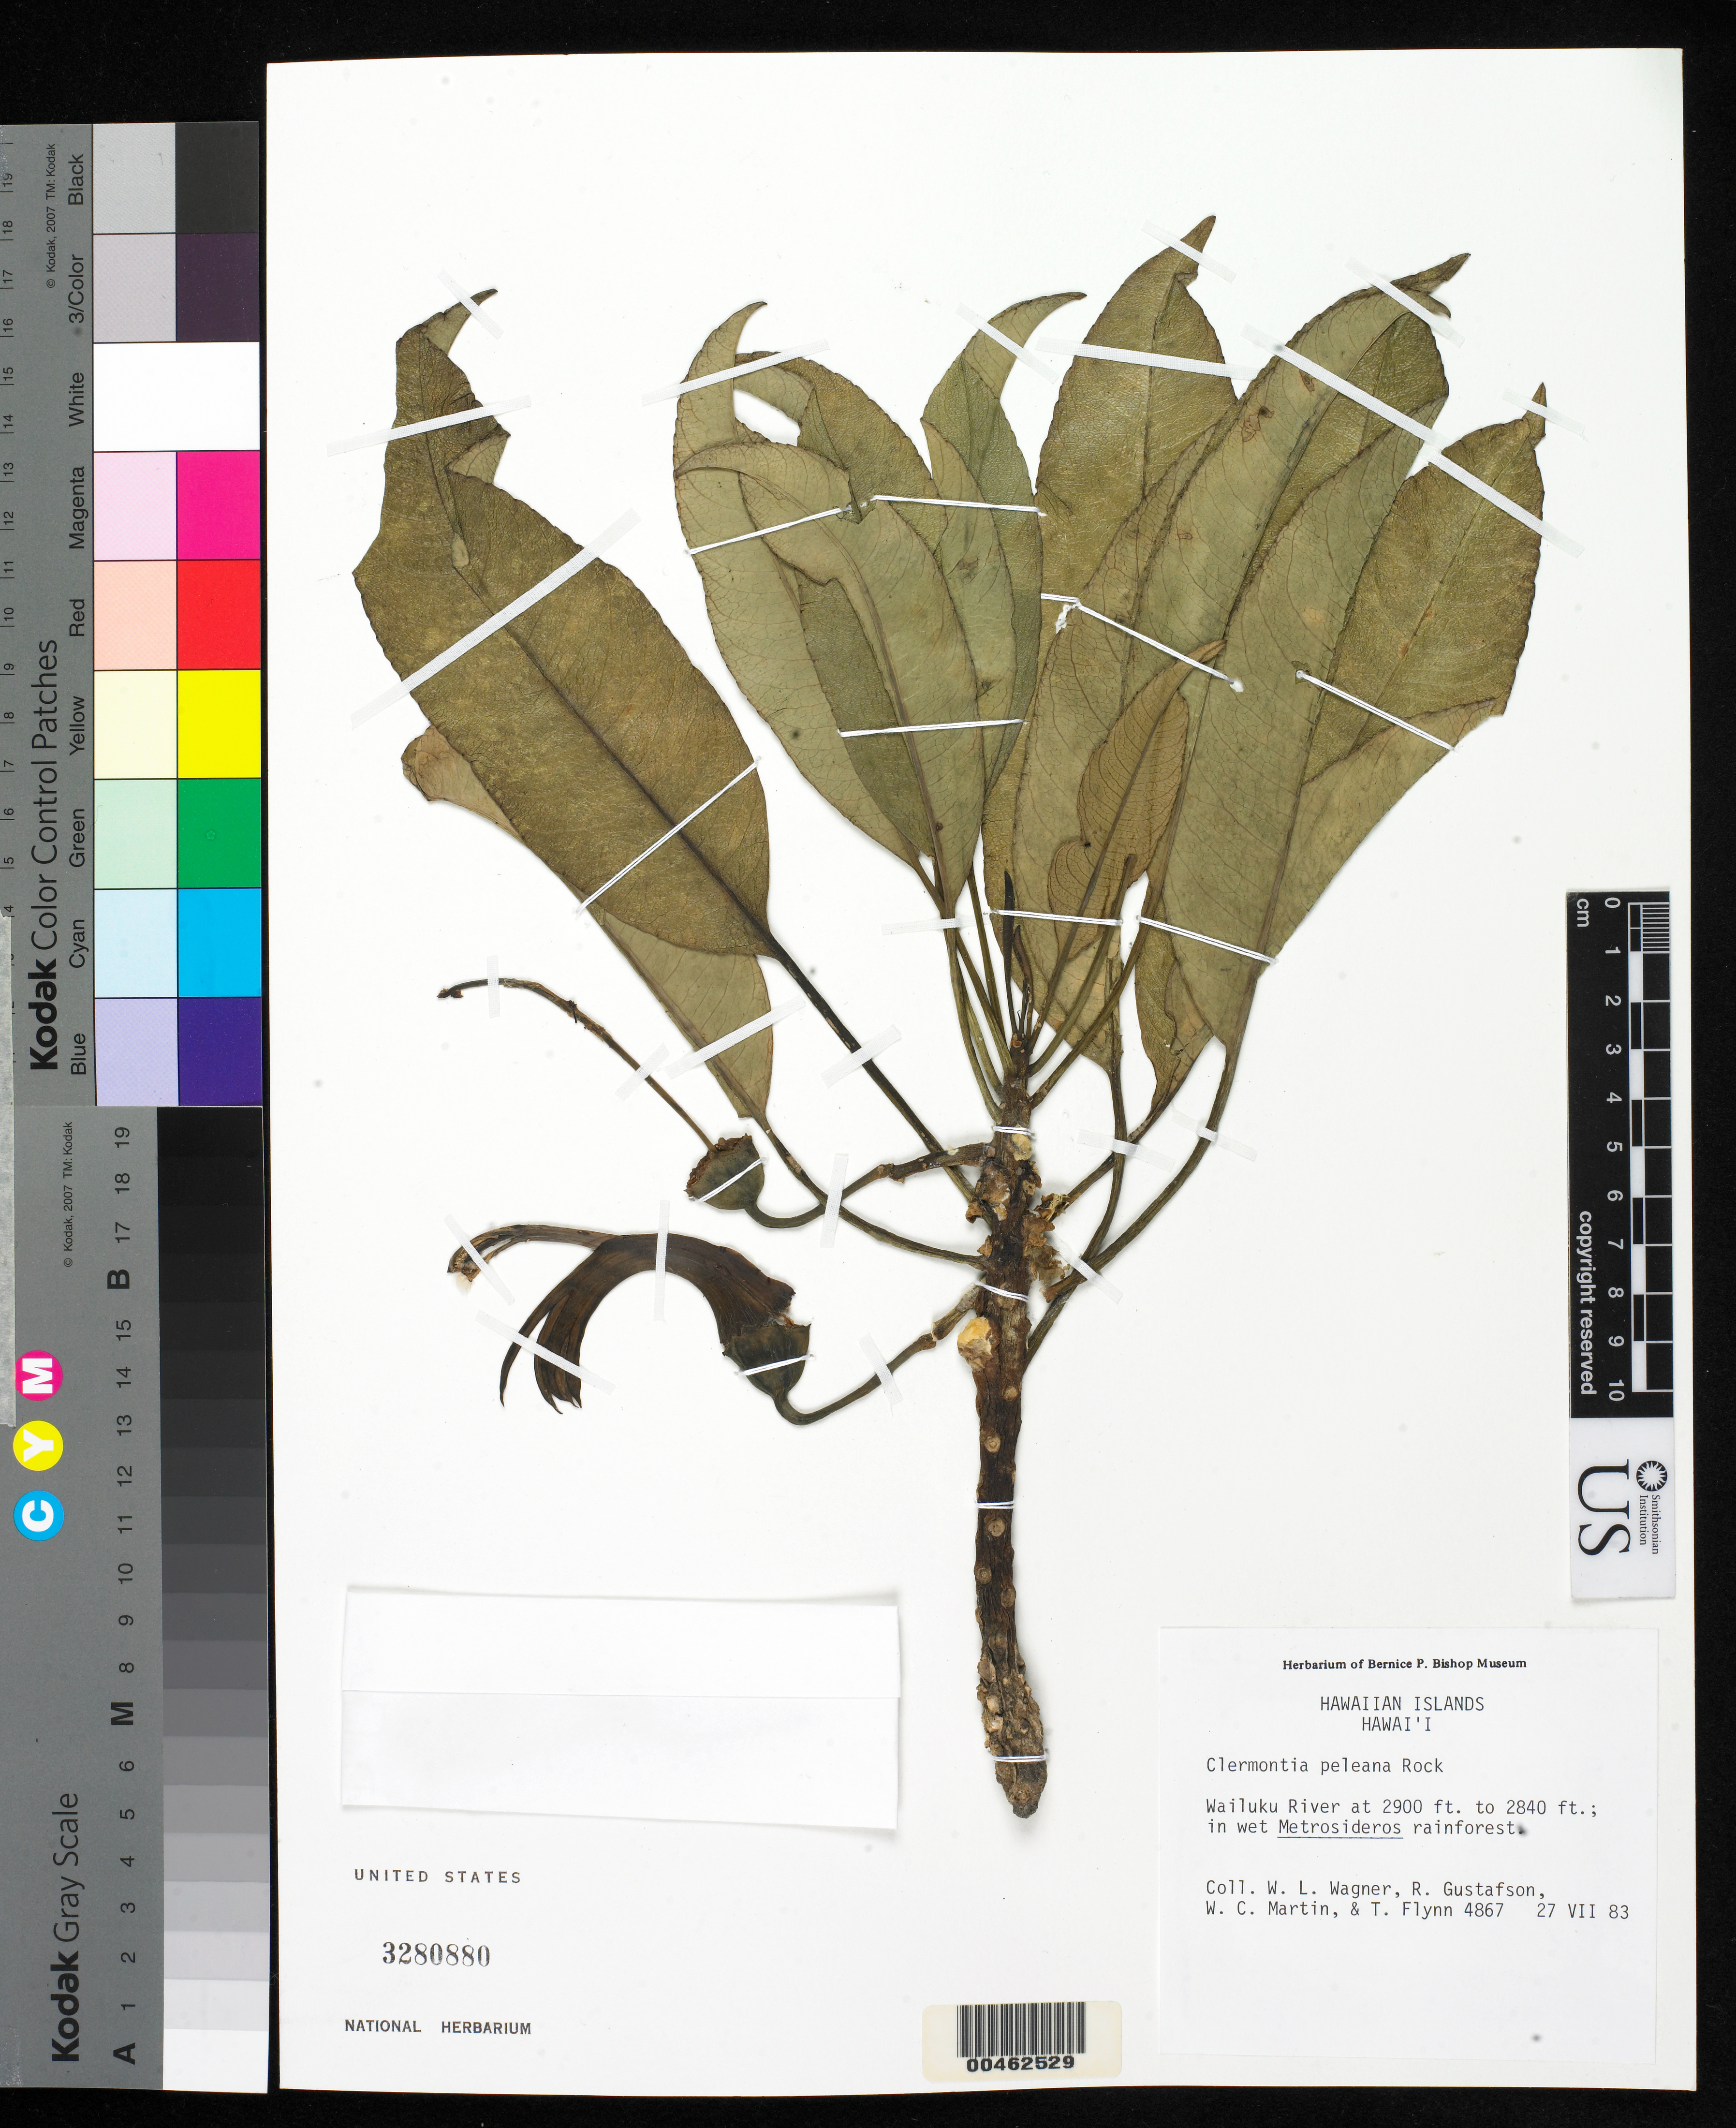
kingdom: Plantae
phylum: Tracheophyta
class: Magnoliopsida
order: Asterales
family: Campanulaceae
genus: Clermontia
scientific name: Clermontia peleana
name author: Rock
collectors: W. L. Wagner, R. Gustafson, W. C. Martin & T. W. Flynn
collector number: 4867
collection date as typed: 27 Jul 1983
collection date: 1983-07-27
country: United States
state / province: Hawaii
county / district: Hawaii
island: Hawaii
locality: Wailuku River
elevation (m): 884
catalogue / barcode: US 3280880